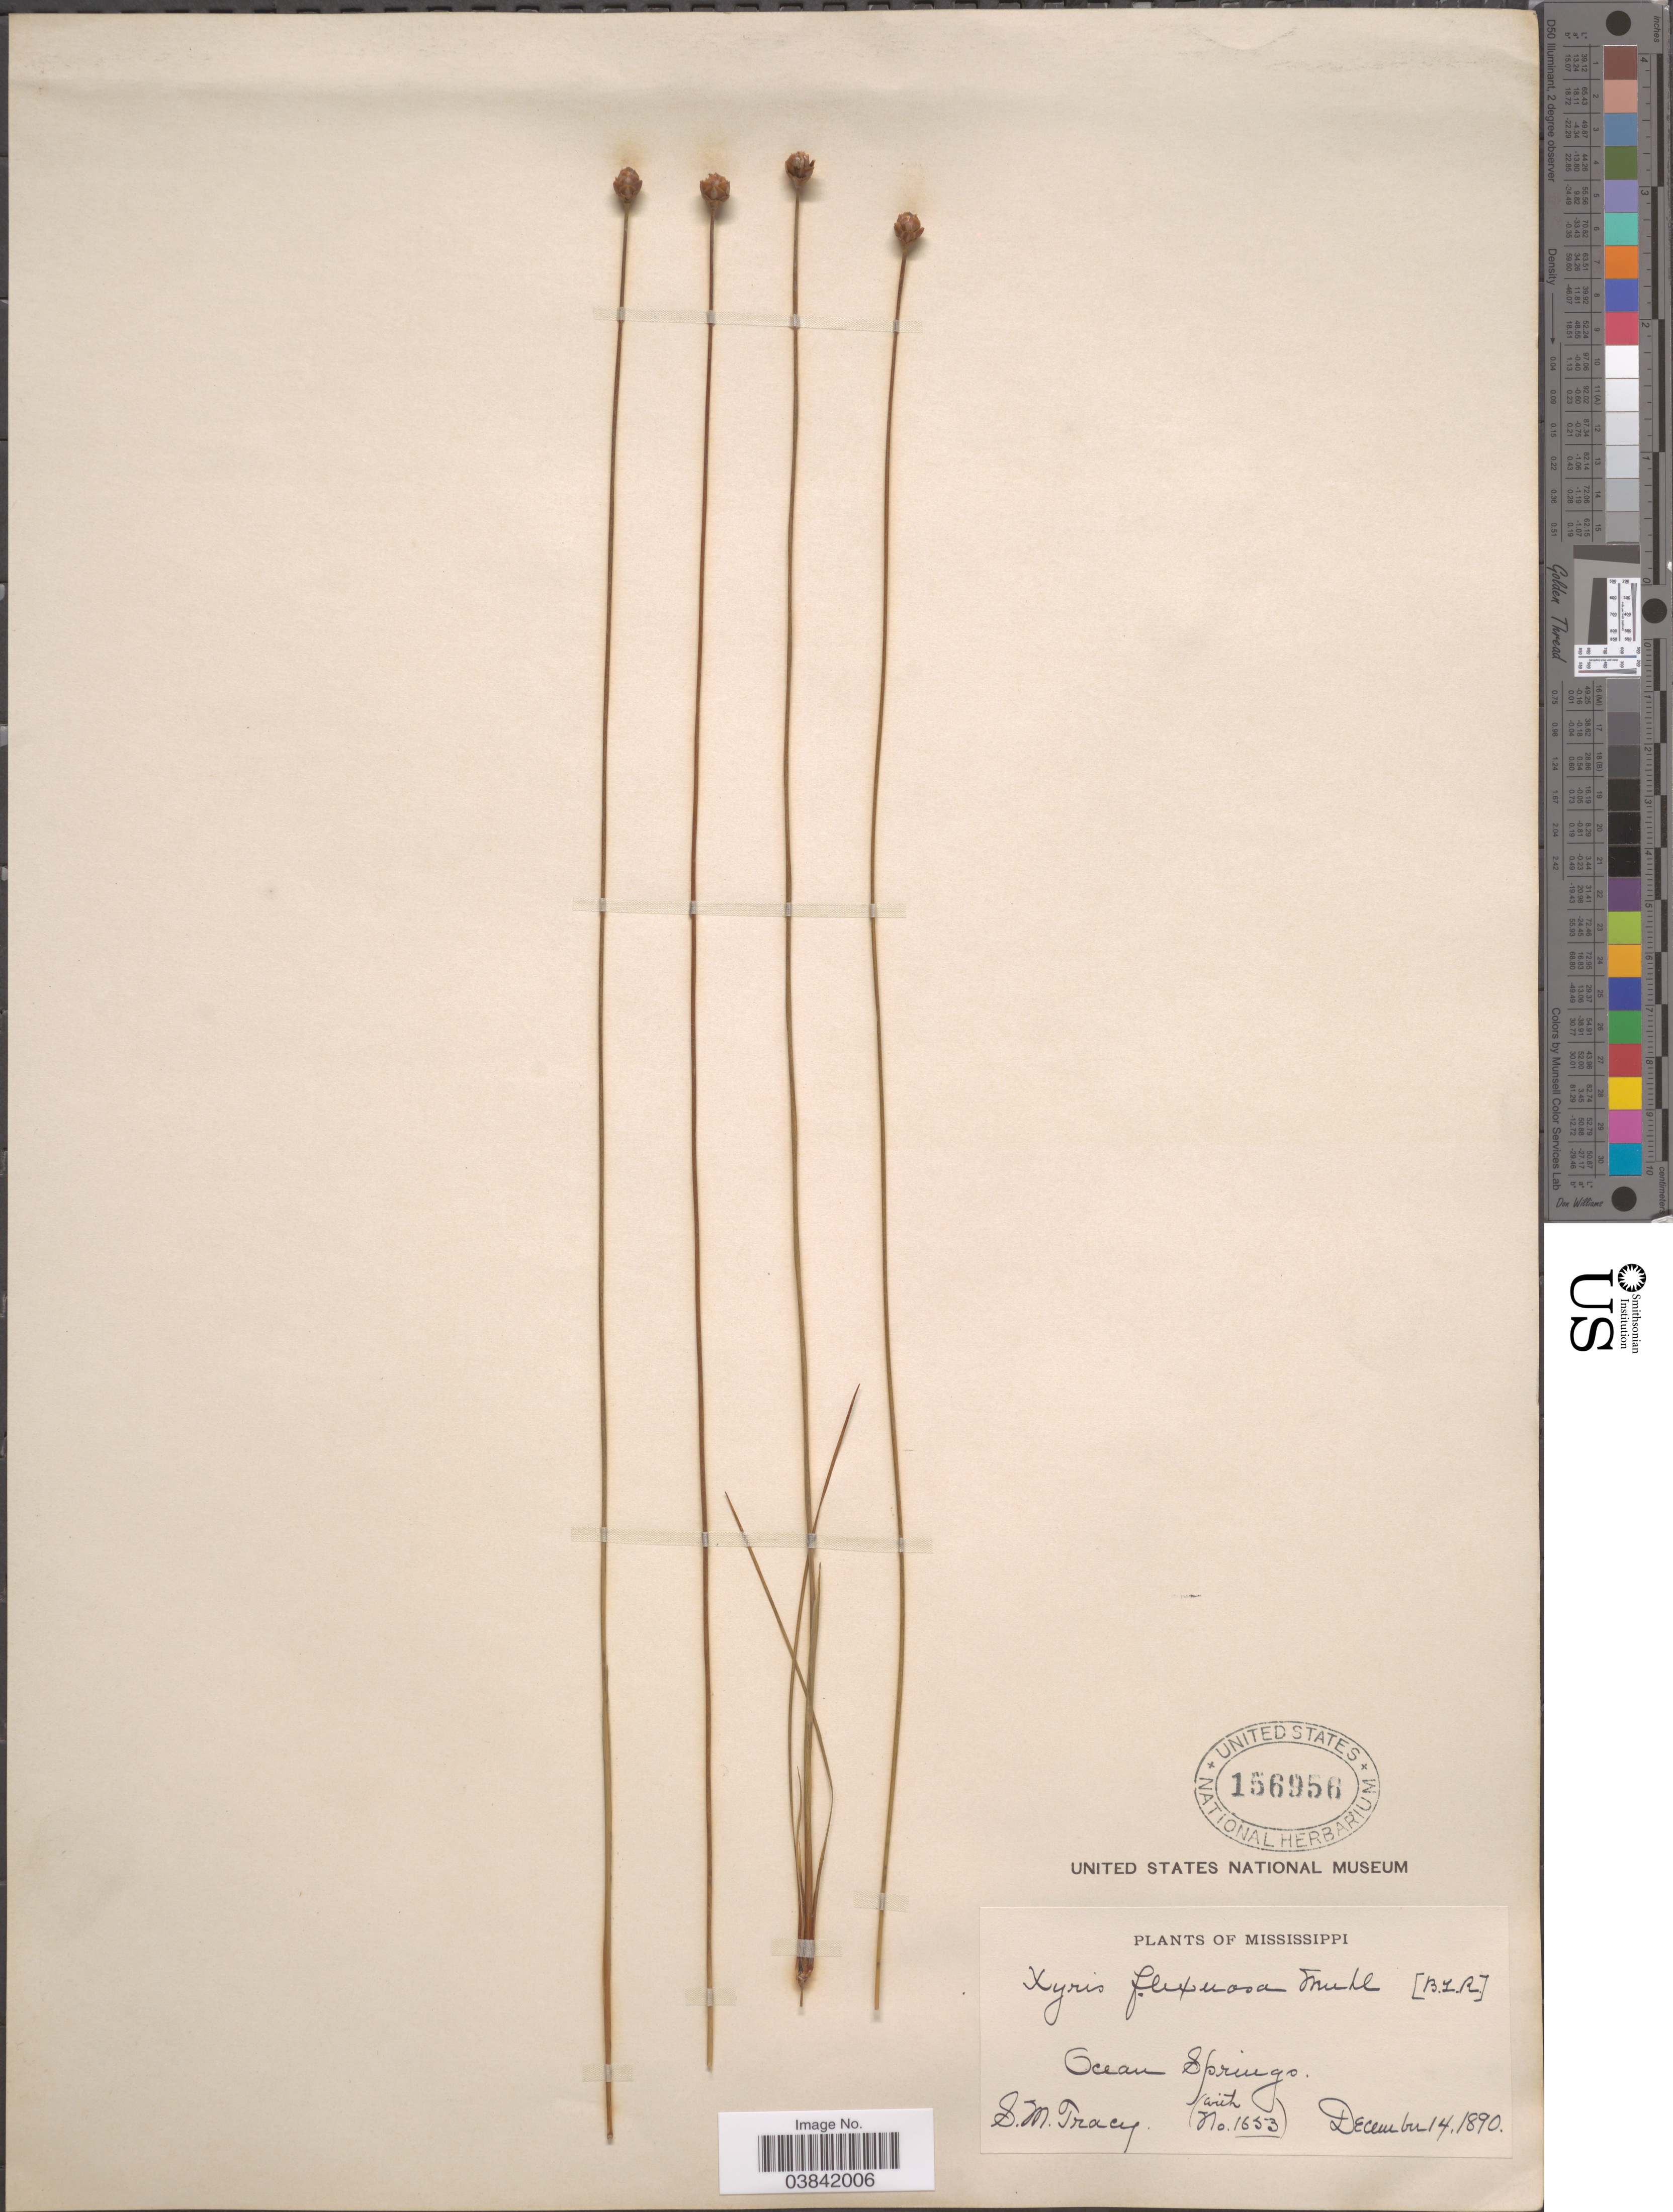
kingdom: Plantae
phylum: Tracheophyta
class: Liliopsida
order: Poales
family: Xyridaceae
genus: Xyris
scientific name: Xyris torta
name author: Sm.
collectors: S. M. Tracy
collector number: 1653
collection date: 1890-12-14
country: United States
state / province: Mississippi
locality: Ocean Springs.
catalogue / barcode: US 156956